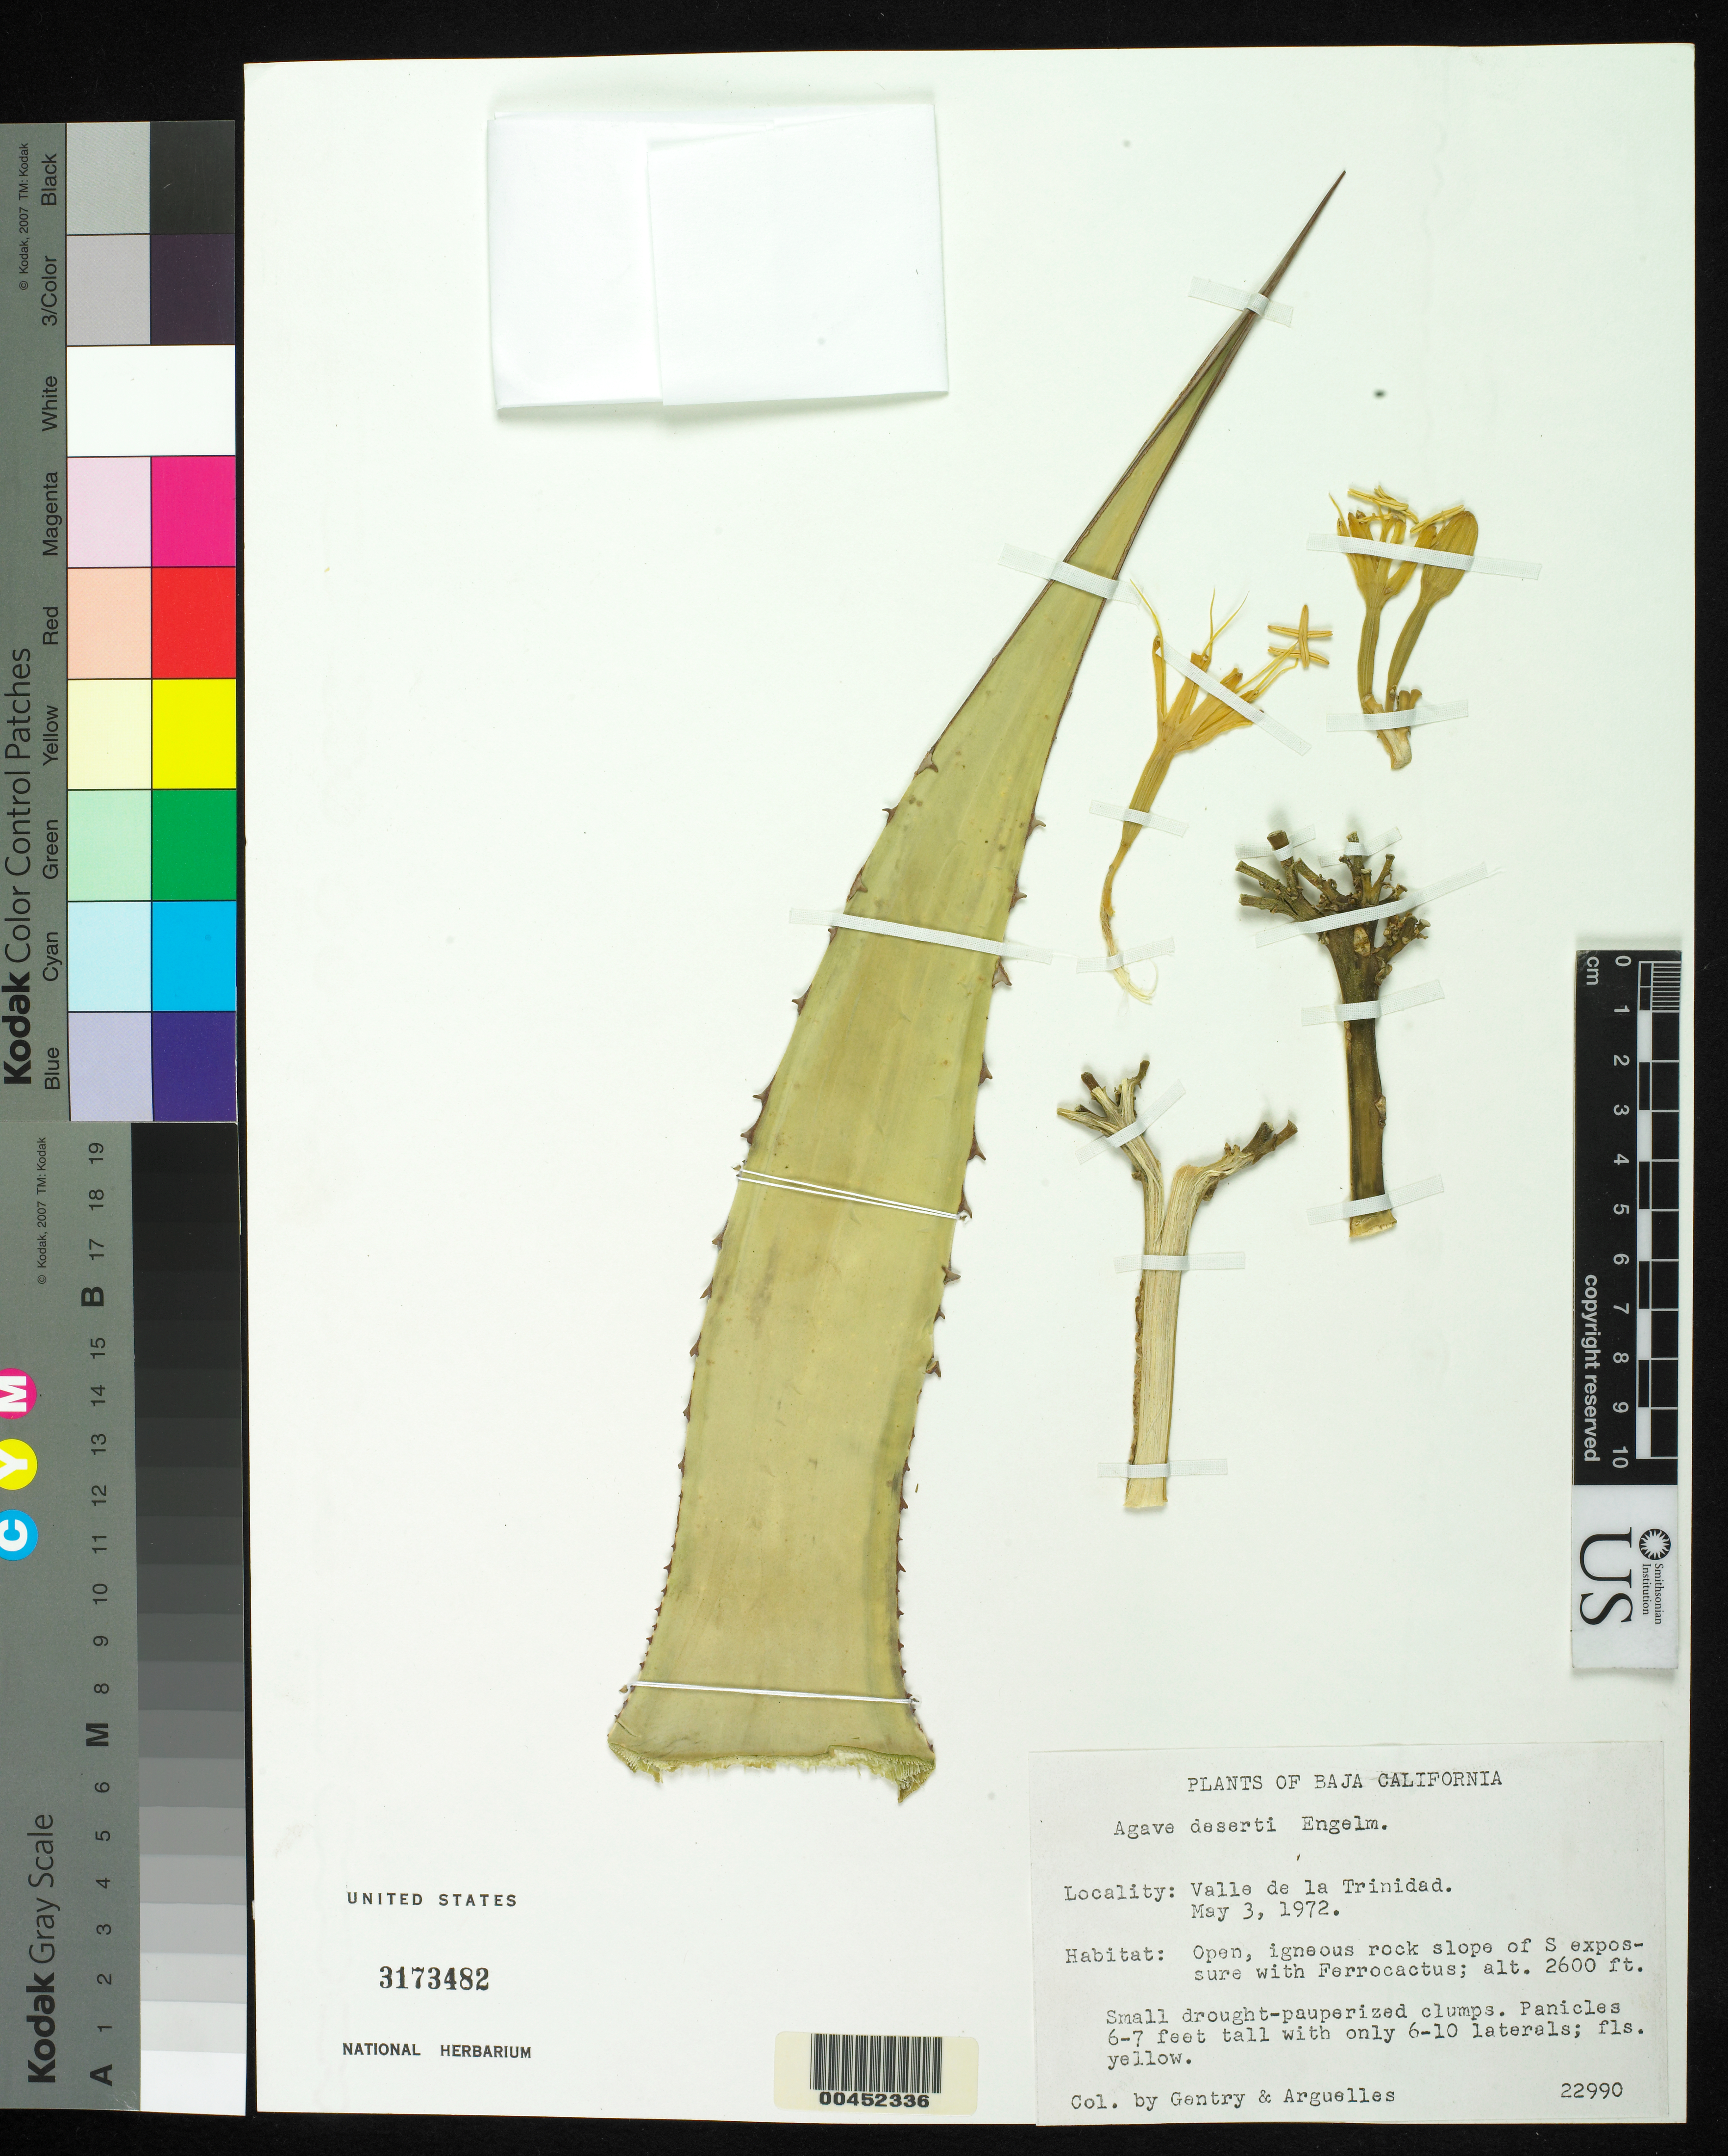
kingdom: Plantae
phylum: Tracheophyta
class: Liliopsida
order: Asparagales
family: Asparagaceae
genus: Agave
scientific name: Agave deserti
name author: Engelm.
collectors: H. S. Gentry & J. Arguelles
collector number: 22990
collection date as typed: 03 May 1972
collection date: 1972-05-03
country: Mexico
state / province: Baja California Norte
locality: Valle de Trinidad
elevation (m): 792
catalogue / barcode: US 3173482